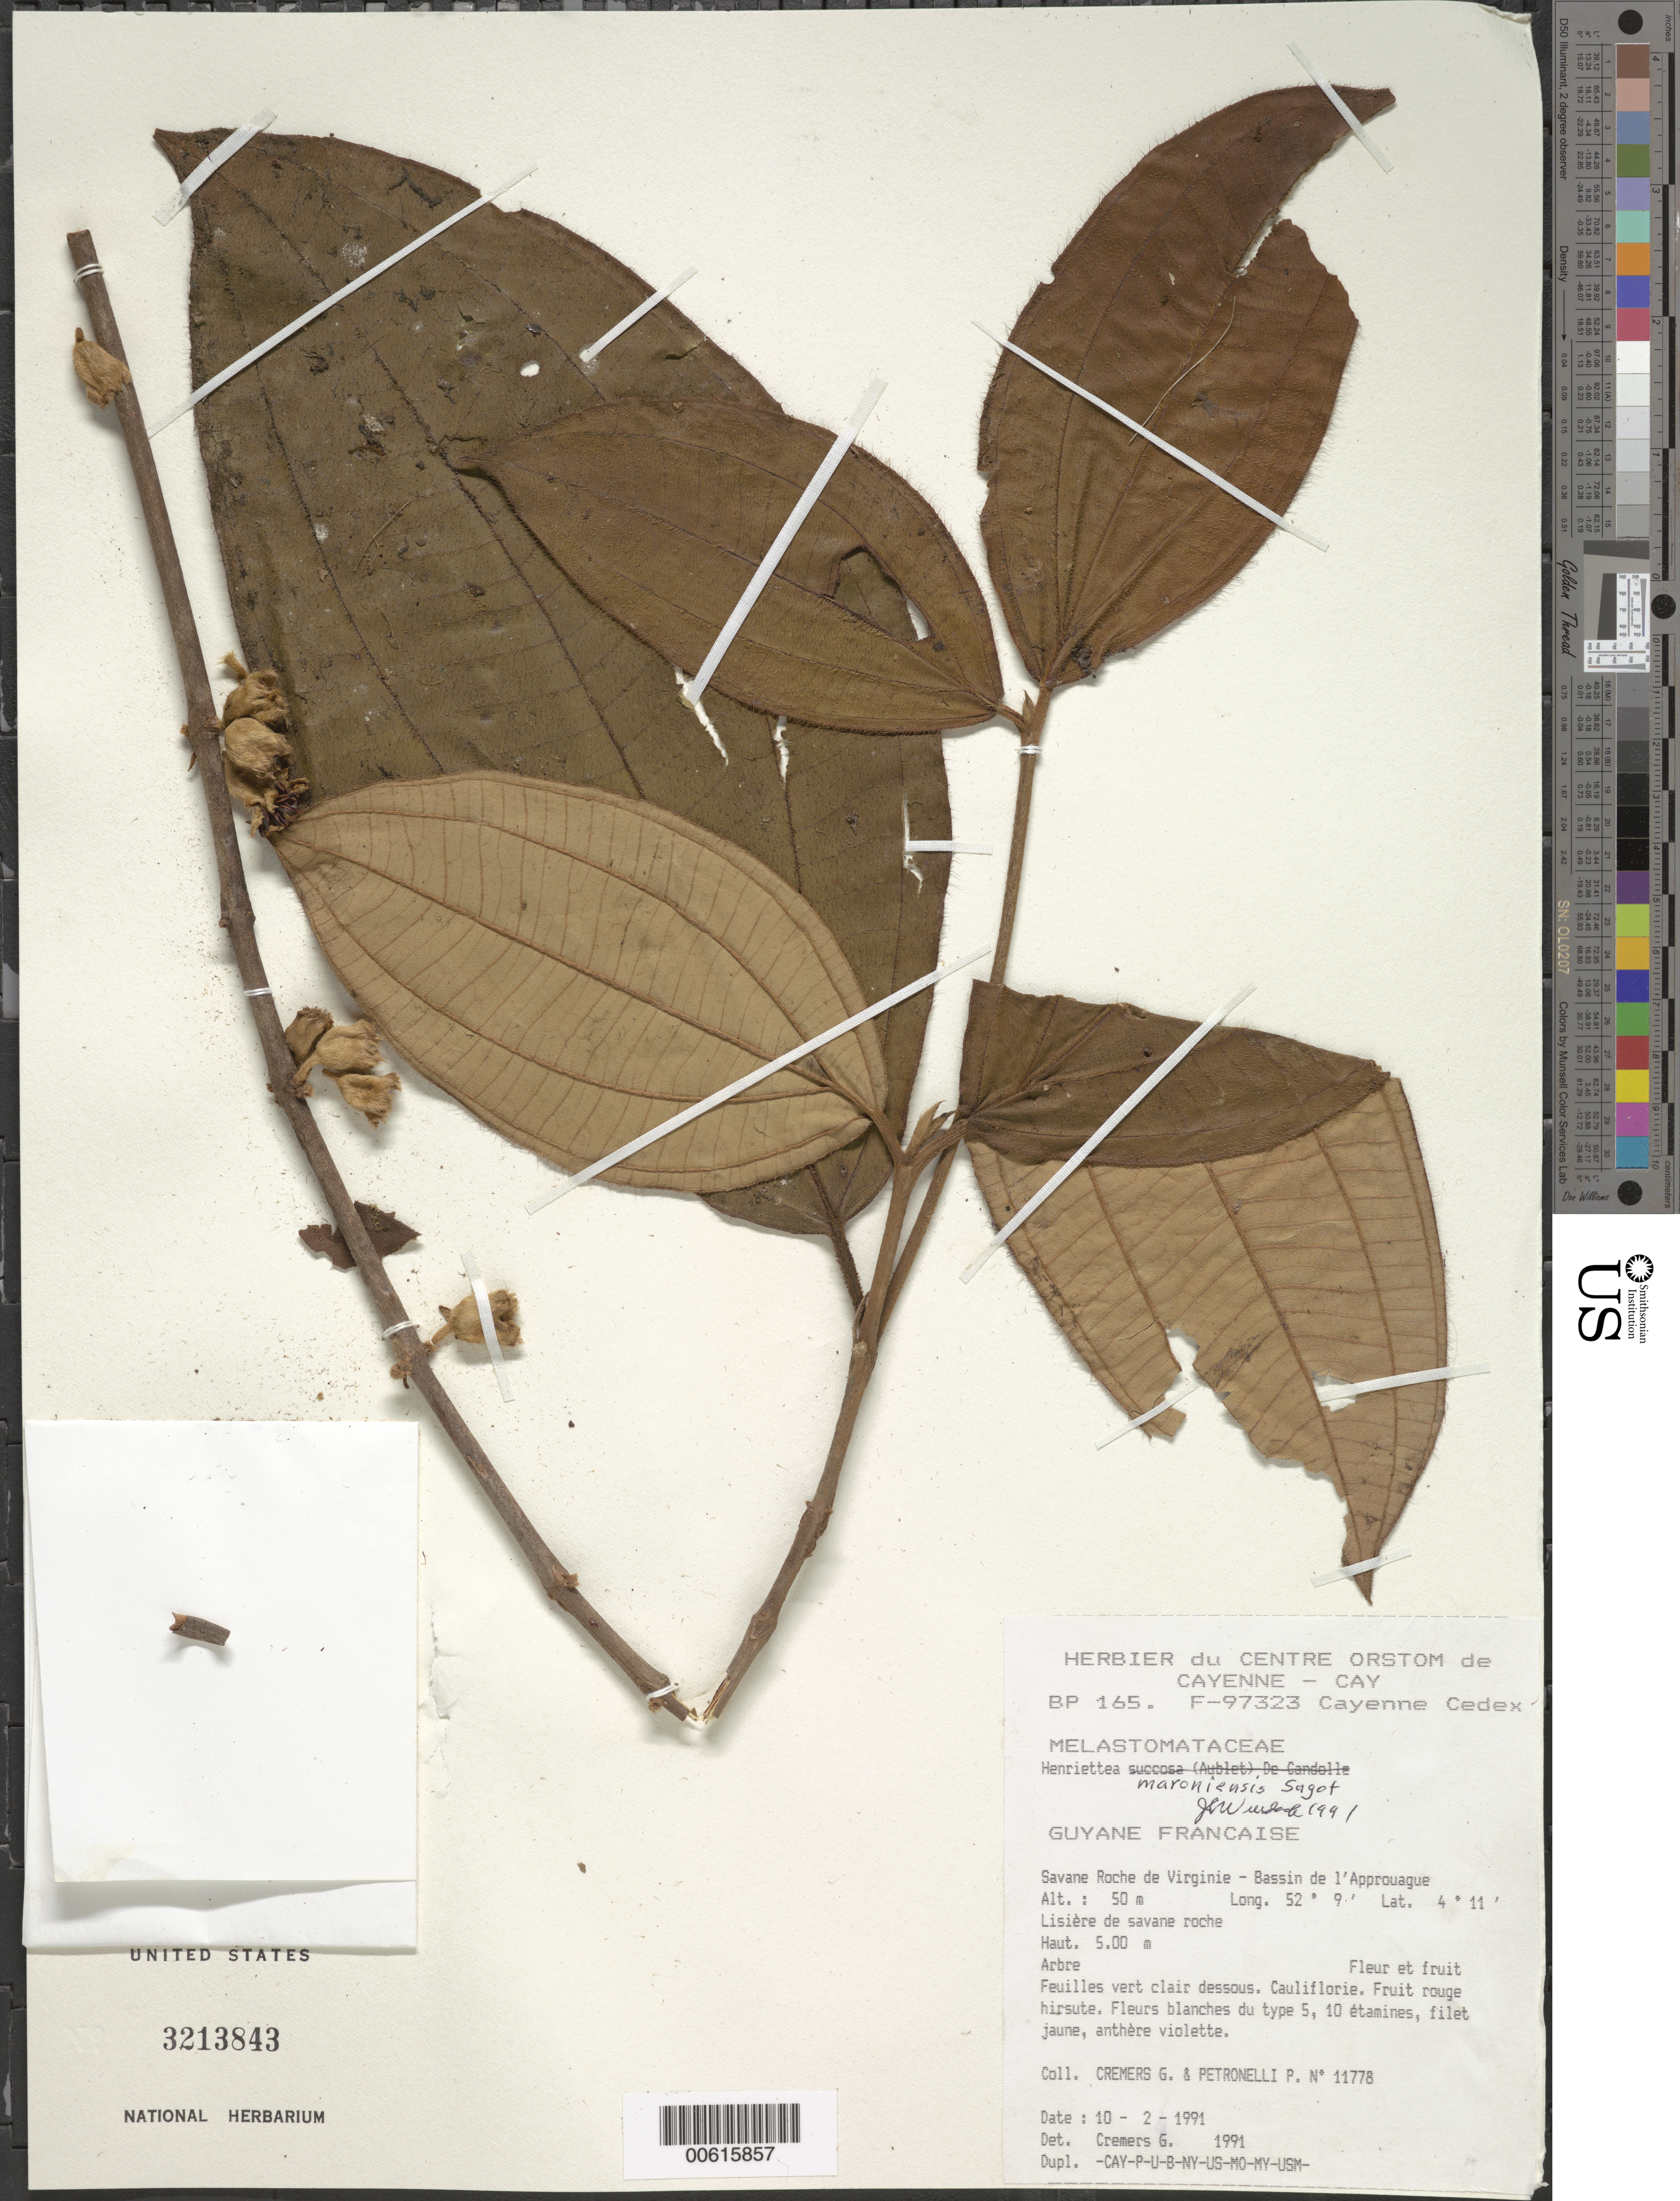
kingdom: Plantae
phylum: Tracheophyta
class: Magnoliopsida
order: Myrtales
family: Melastomataceae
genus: Henriettea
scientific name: Henriettea maroniensis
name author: Sagot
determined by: Wurdack, John J., (US), US (UNITED STATES)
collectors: G. Cremers & P. Petronelli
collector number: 11778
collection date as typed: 10-Feb-91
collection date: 1991-02-10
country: French Guiana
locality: Savane Roche de Virginie, Bassin de l'Approuague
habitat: Lisiere de savane roche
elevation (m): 50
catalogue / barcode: US 3213843